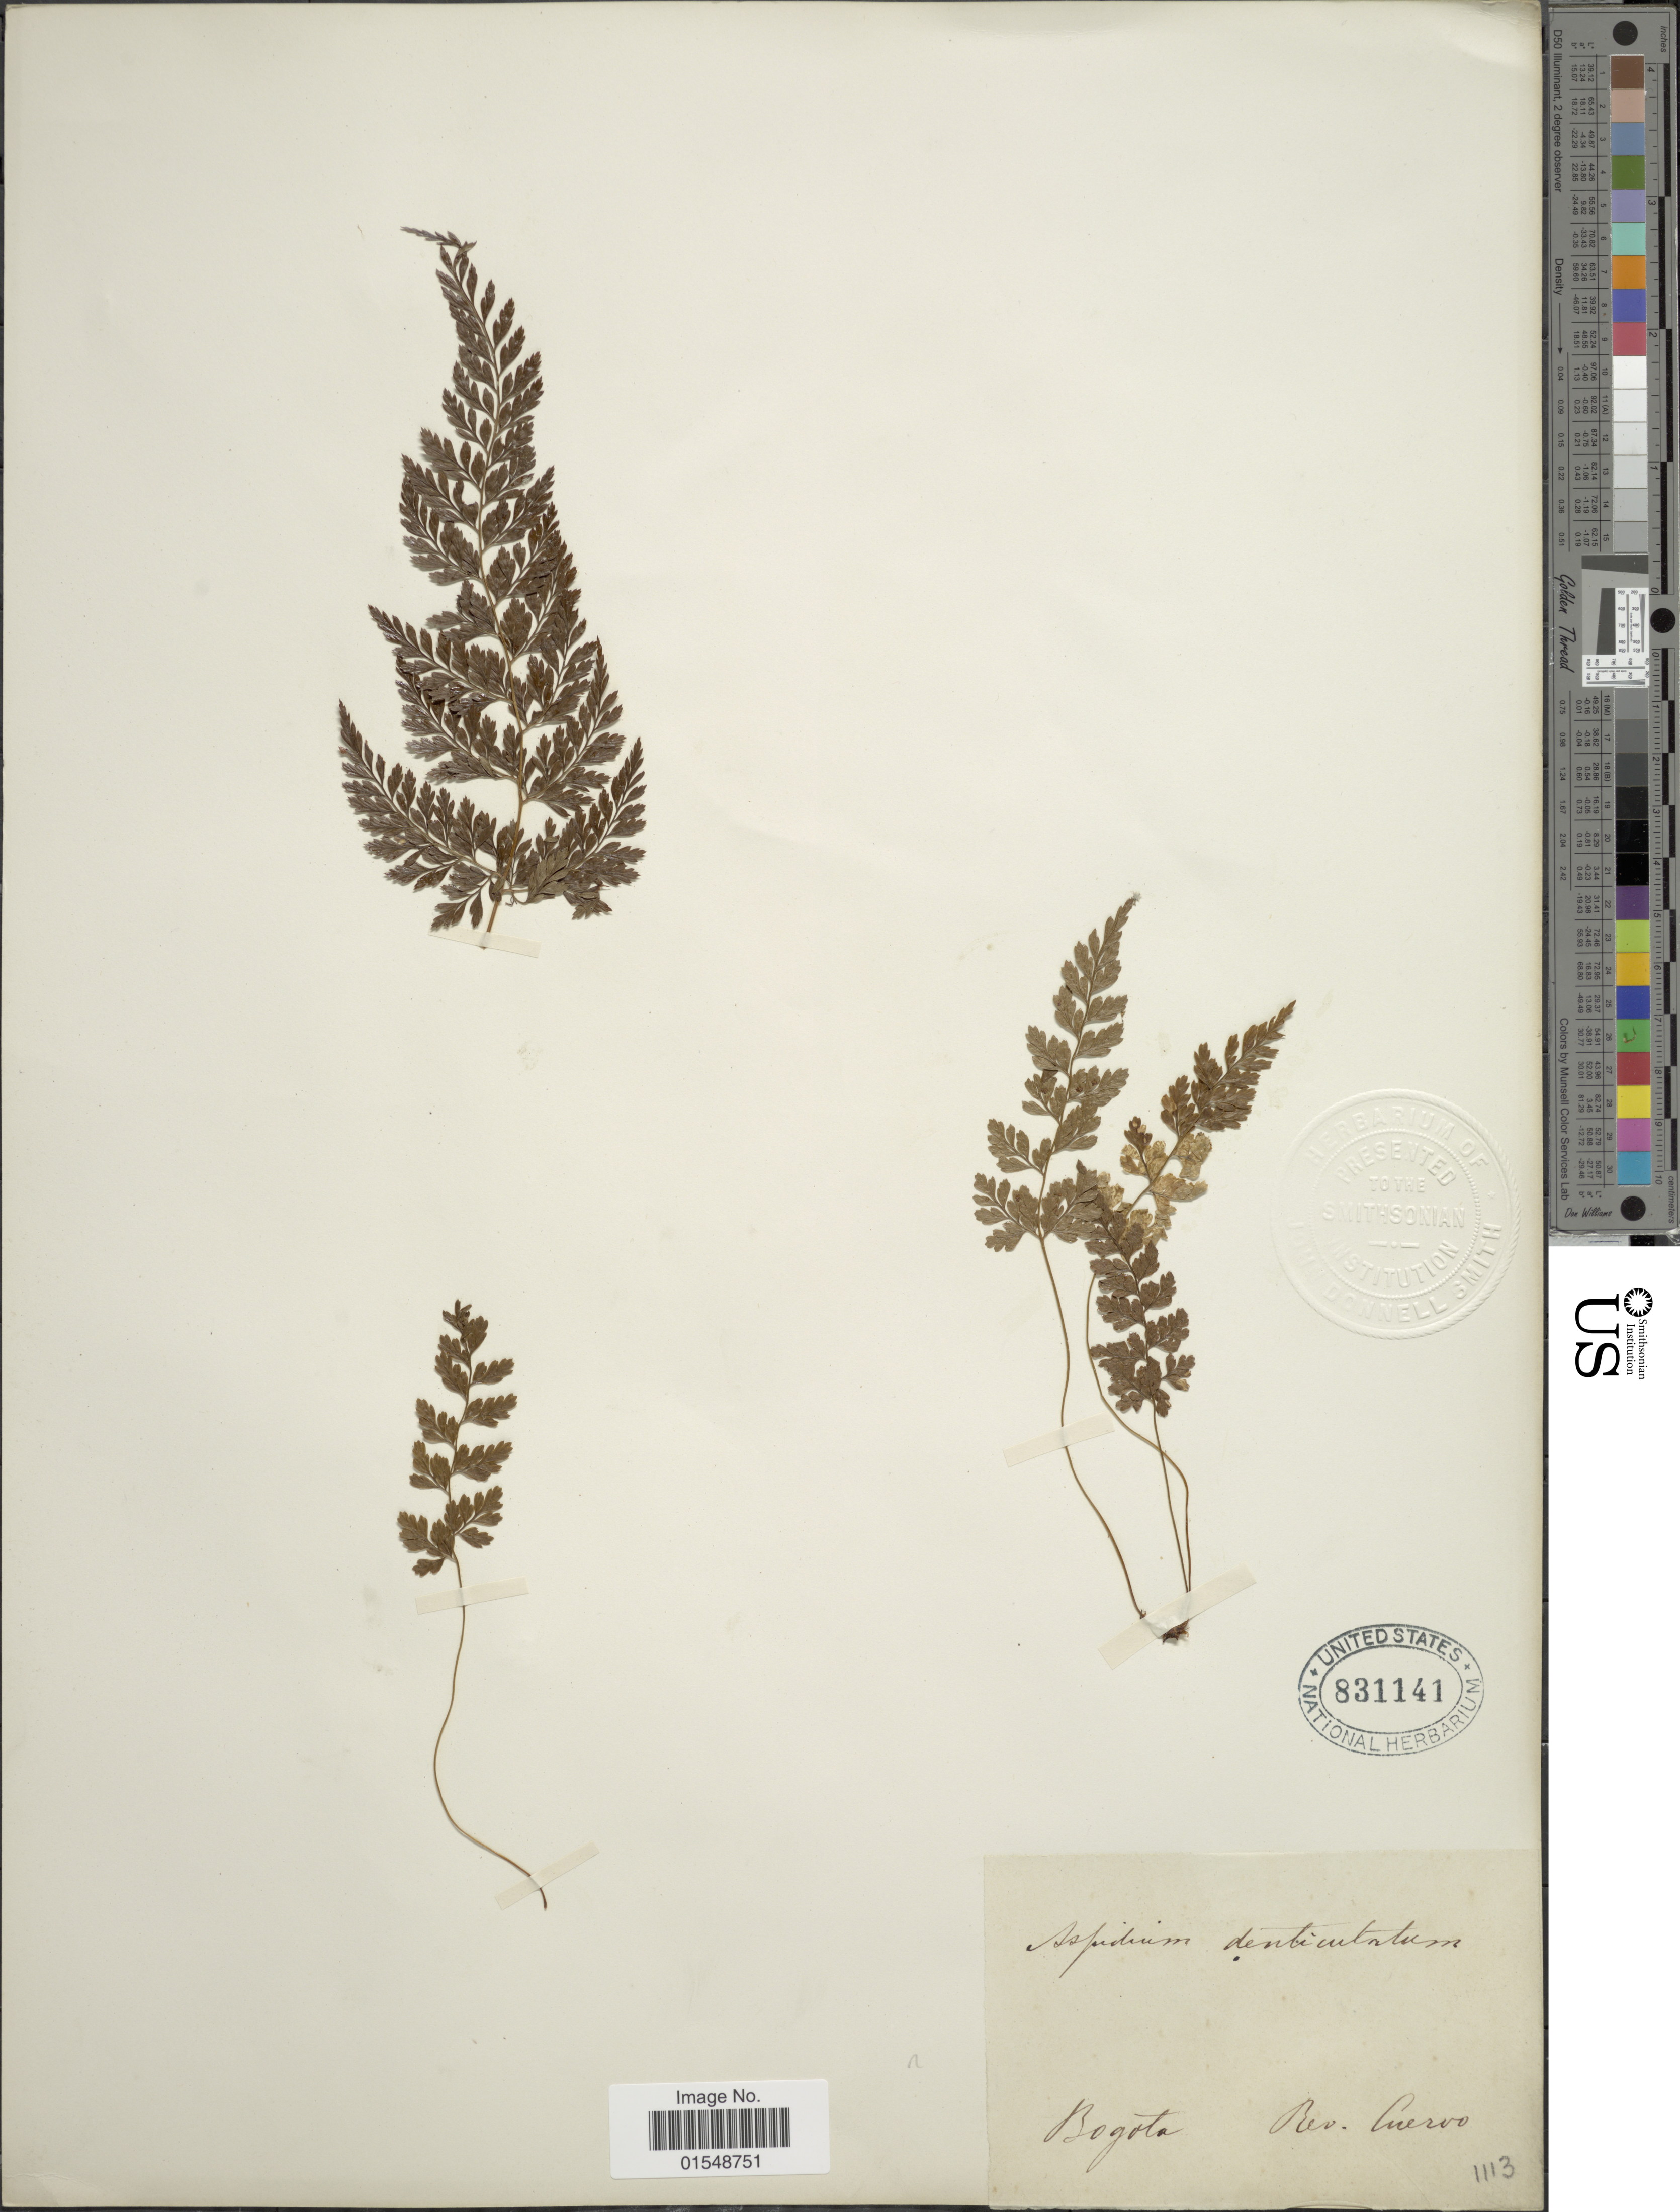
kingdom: Plantae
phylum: Tracheophyta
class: Polypodiopsida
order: Polypodiales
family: Dryopteridaceae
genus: Arachniodes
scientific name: Arachniodes denticulata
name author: (Sw.) Ching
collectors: Cuervo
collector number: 1113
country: Colombia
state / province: Bogota D.C.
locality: Bogota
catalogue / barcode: US 831141